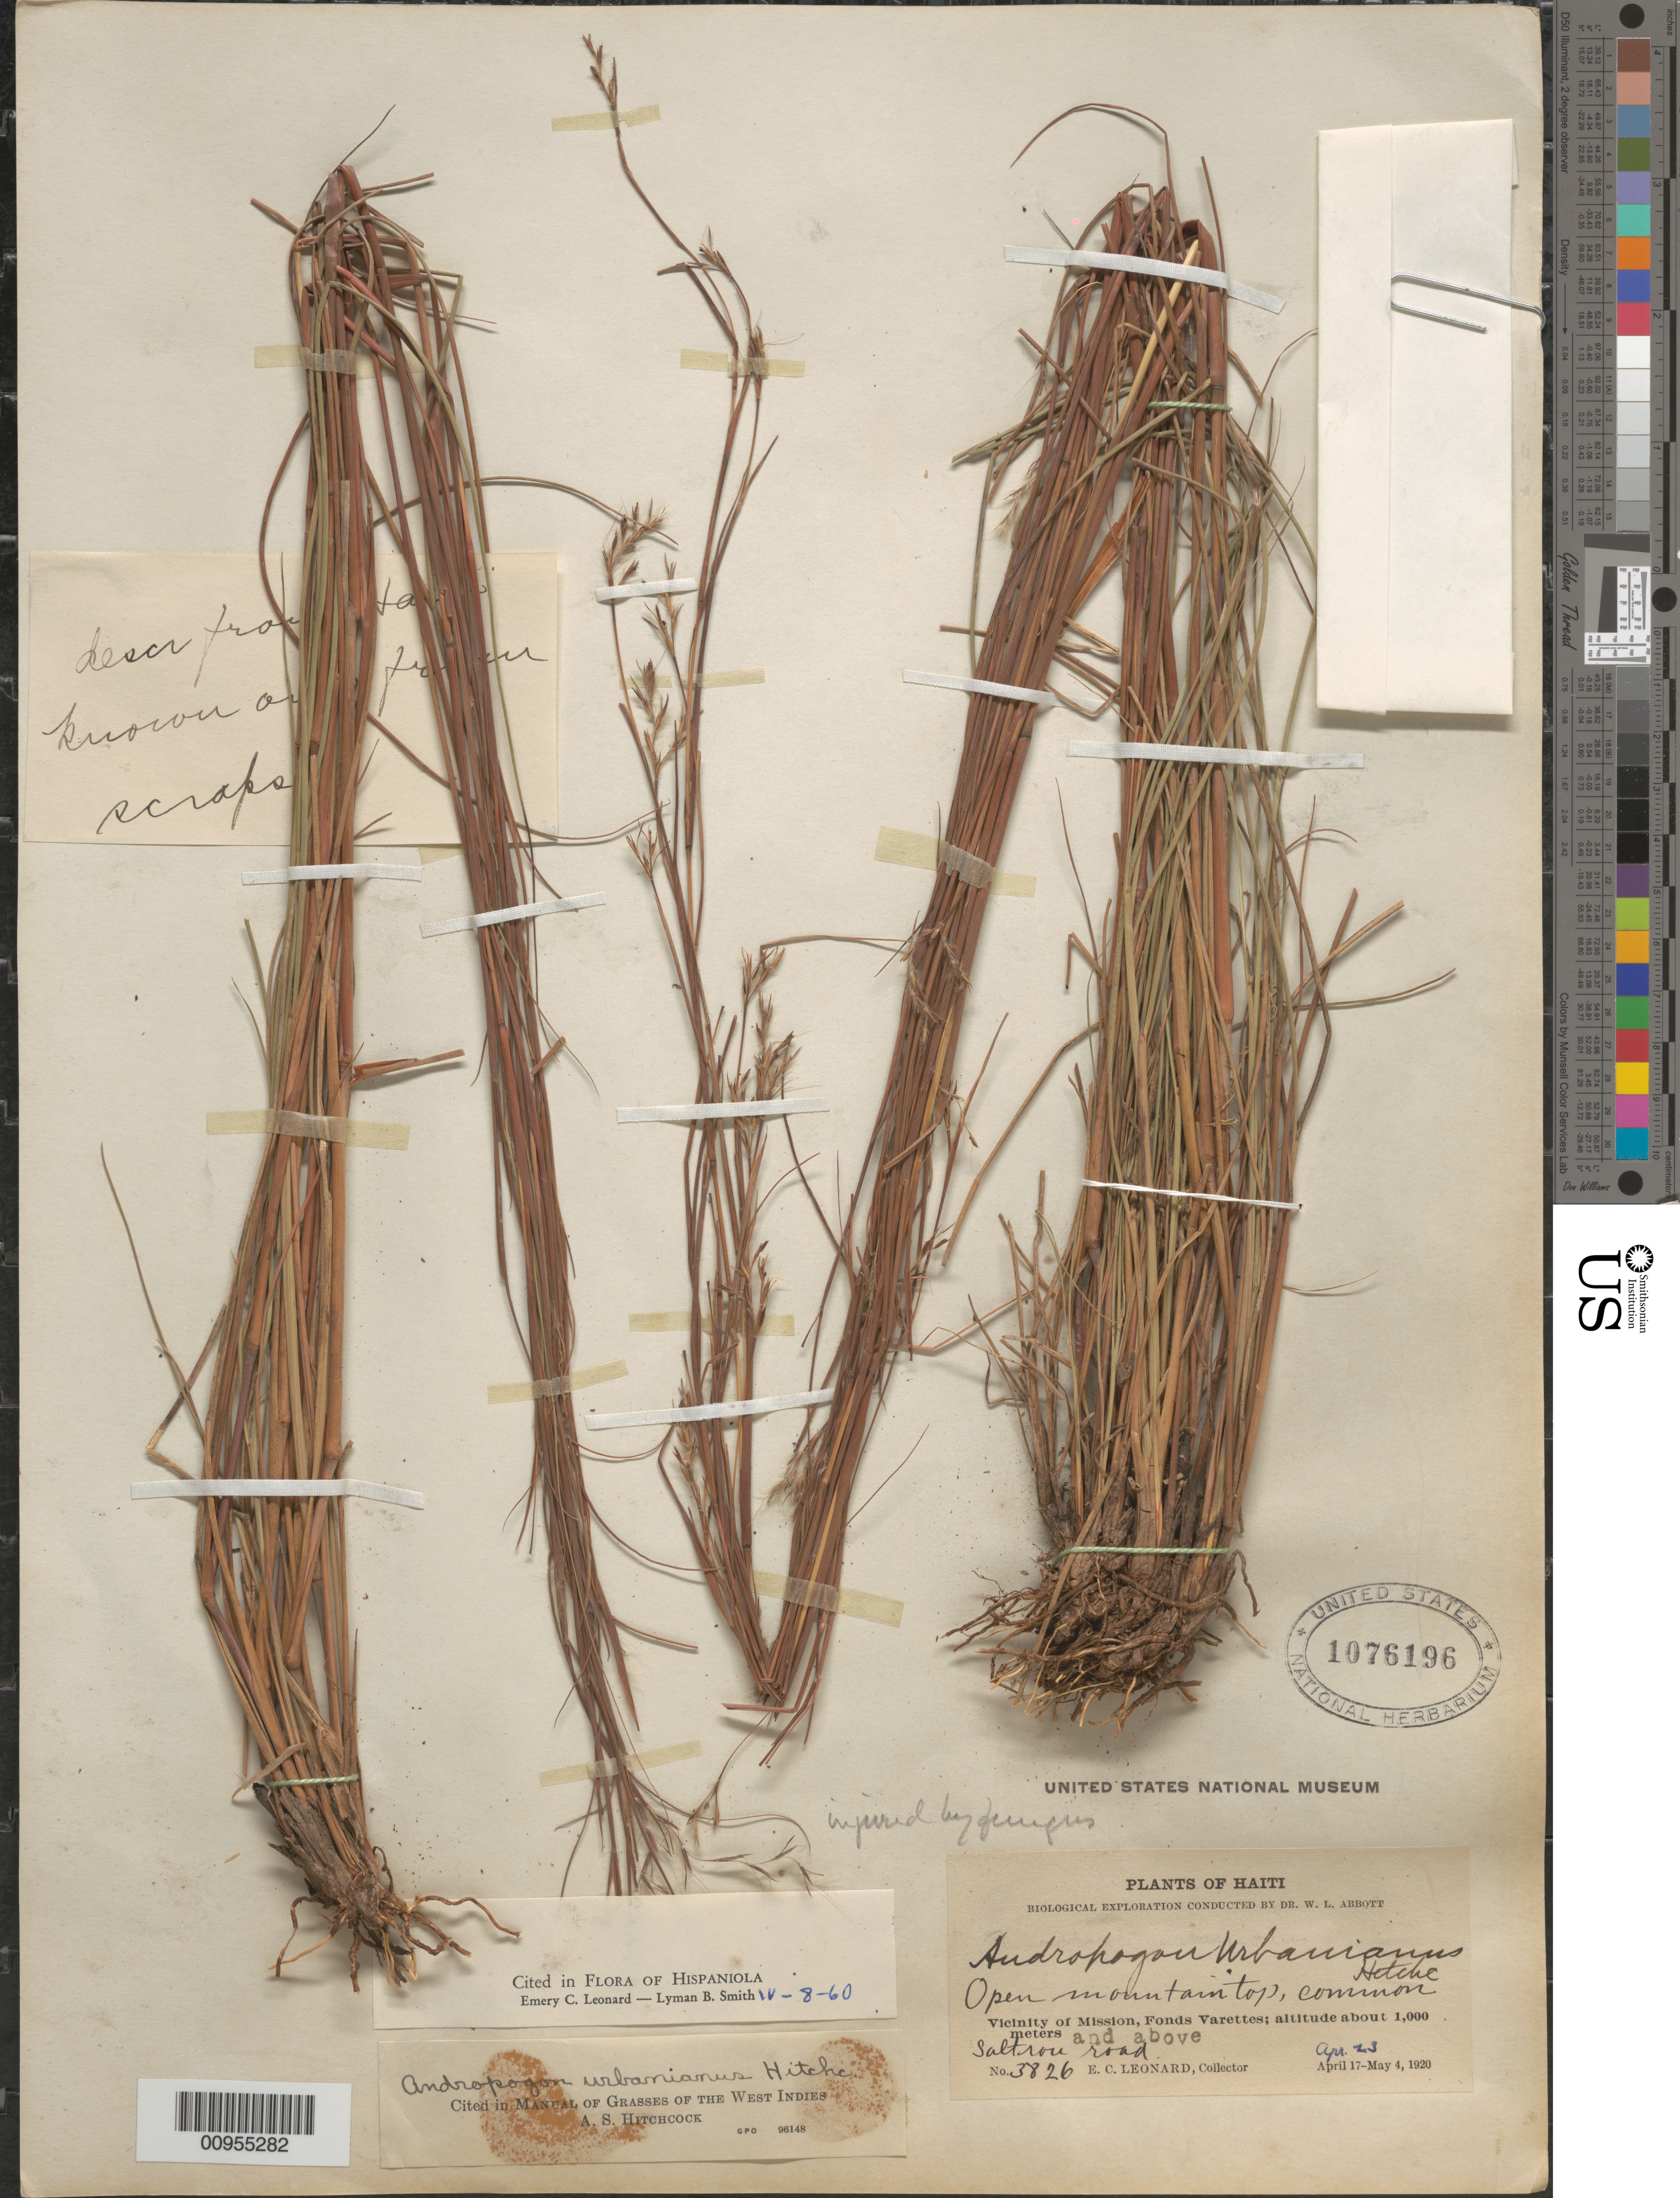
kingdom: Plantae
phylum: Tracheophyta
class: Liliopsida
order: Poales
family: Poaceae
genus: Andropogon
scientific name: Andropogon urbanianus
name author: Hitchc.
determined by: Leonard, E. S.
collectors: E. C. Leonard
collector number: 3826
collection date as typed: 23 Apr 1920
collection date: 1920-04-23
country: Haiti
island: Hispaniola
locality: vicinity of Mission and above Saltrou Road, Fonds Varettes.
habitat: Open mountain top.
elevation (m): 1000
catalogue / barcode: US 1076196